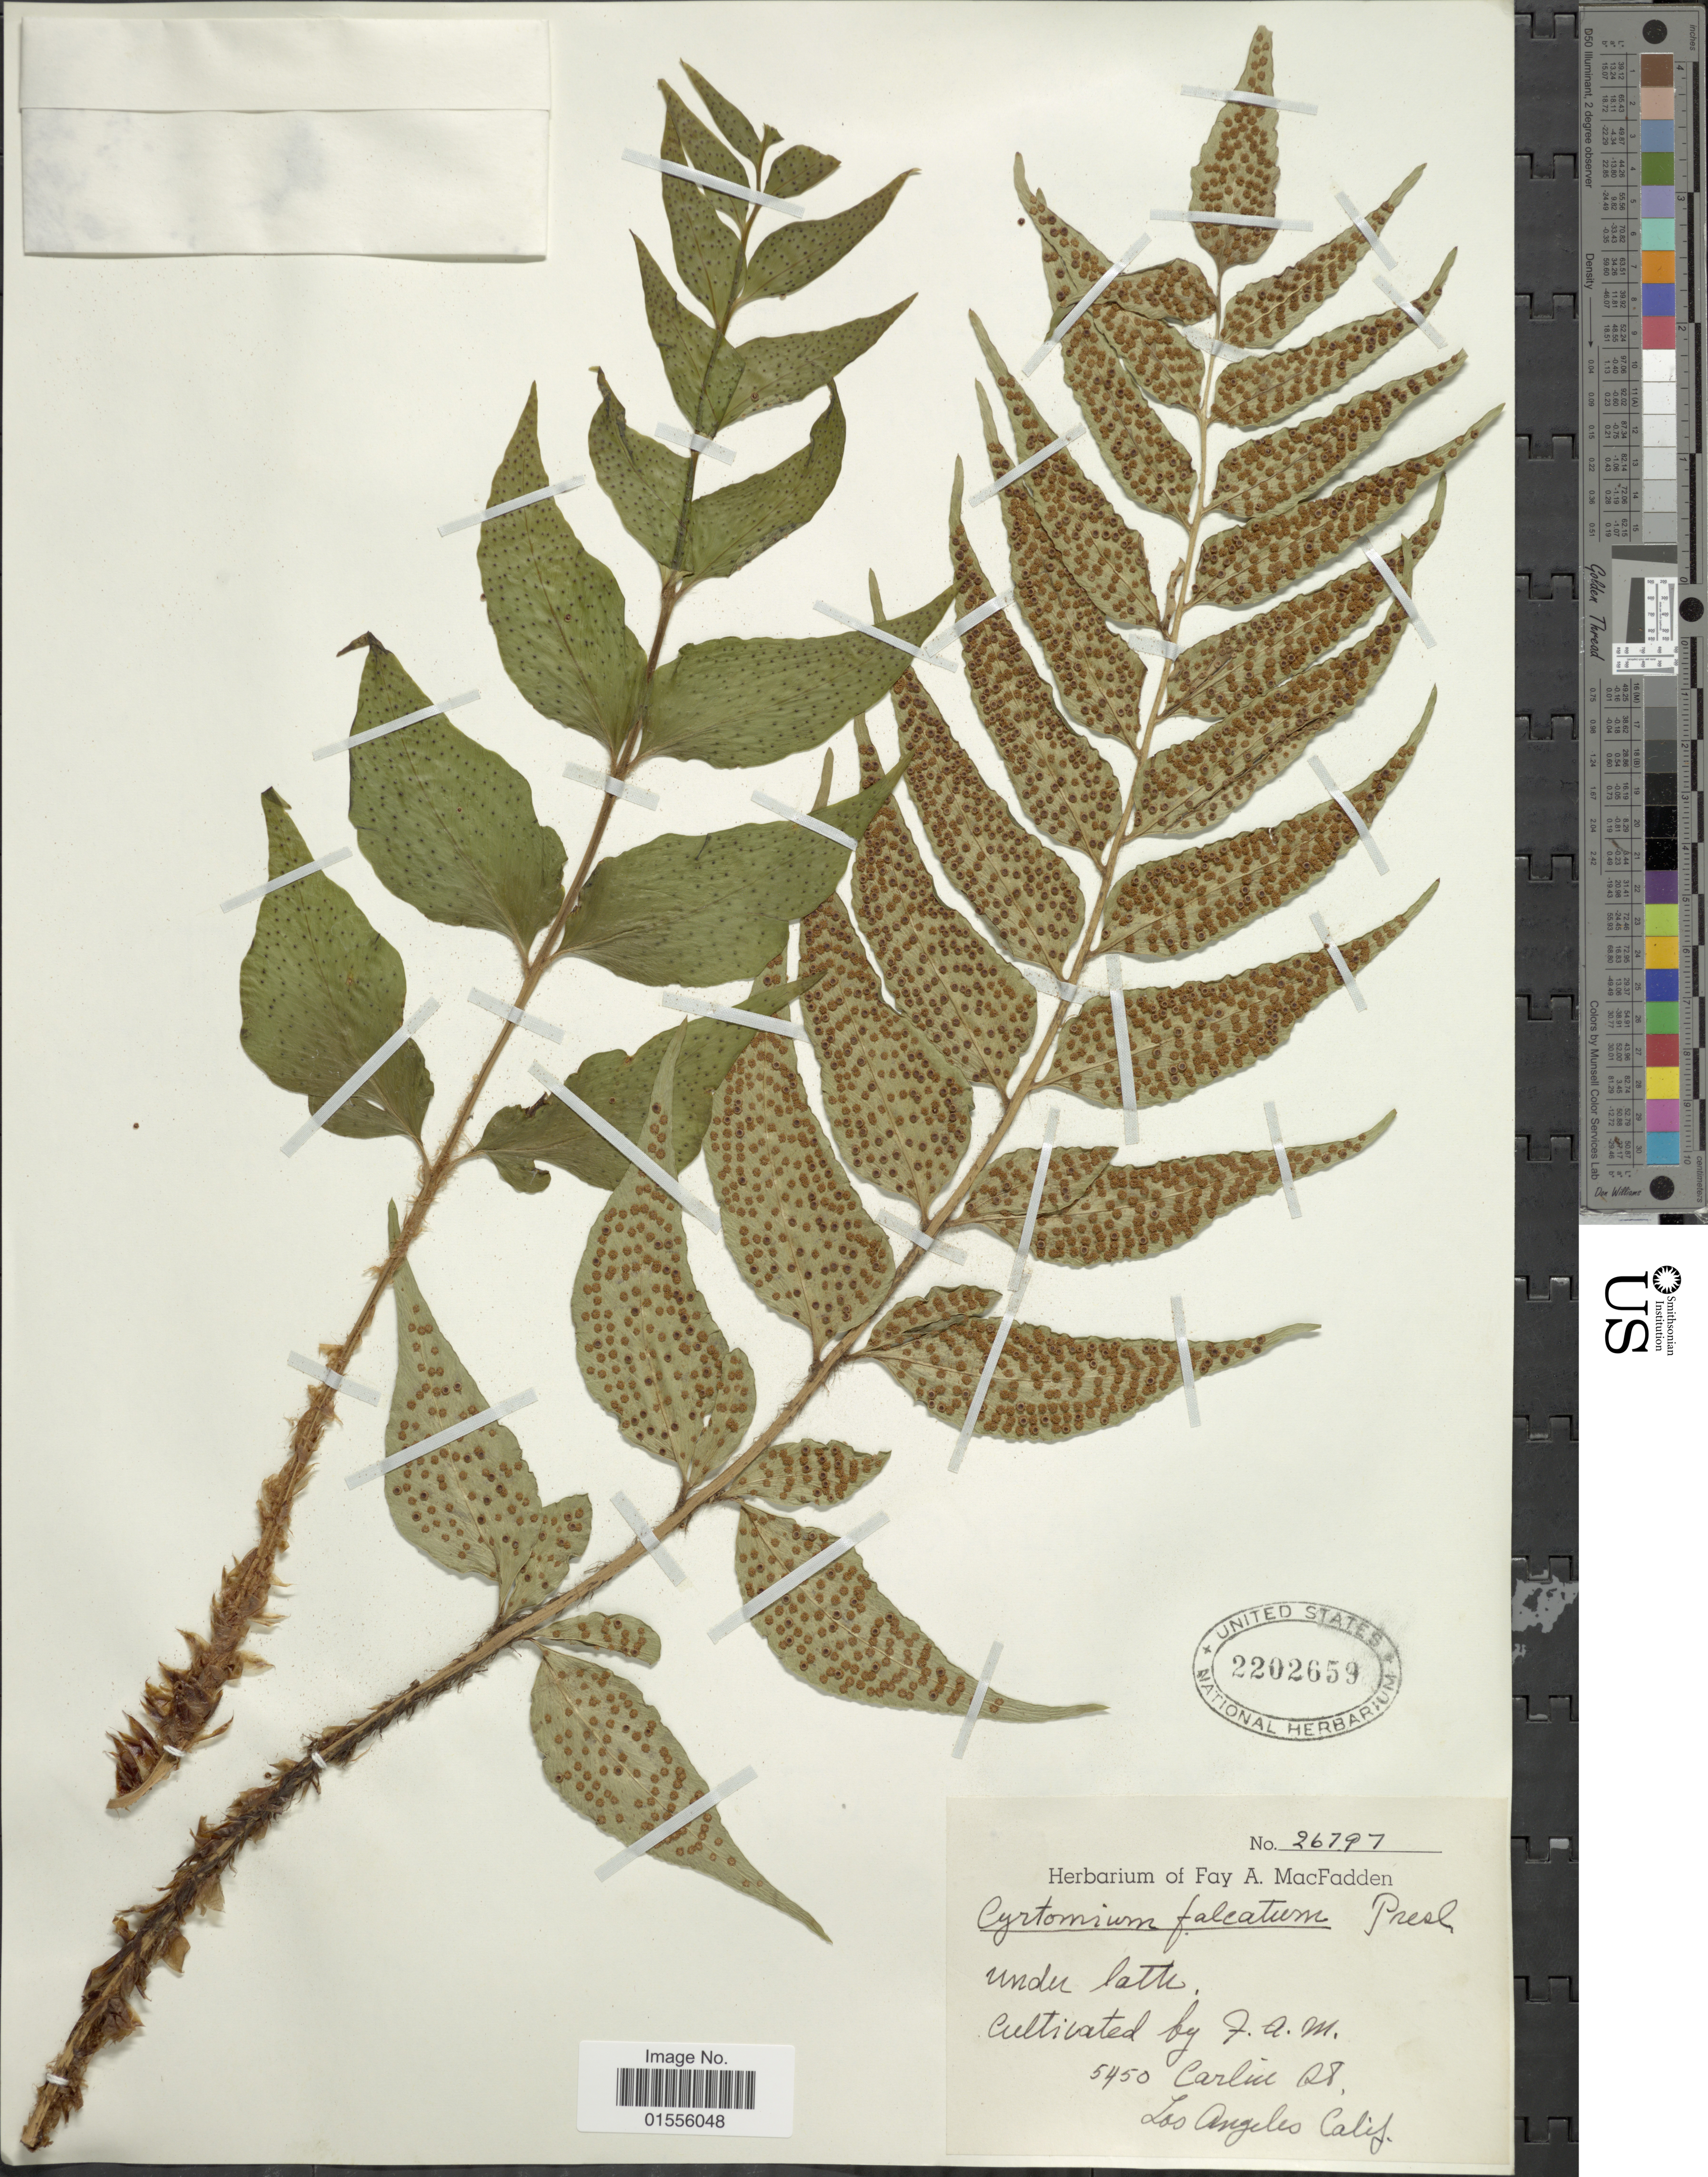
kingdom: Plantae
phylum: Tracheophyta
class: Polypodiopsida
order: Polypodiales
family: Dryopteridaceae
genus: Cyrtomium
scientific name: Cyrtomium falcatum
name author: (L. f.) C. Presl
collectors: ex herb. Fay A. MacFadden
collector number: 26797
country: United States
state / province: California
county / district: Los Angeles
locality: Calin St, Los Angeles Calif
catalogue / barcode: US 2202659